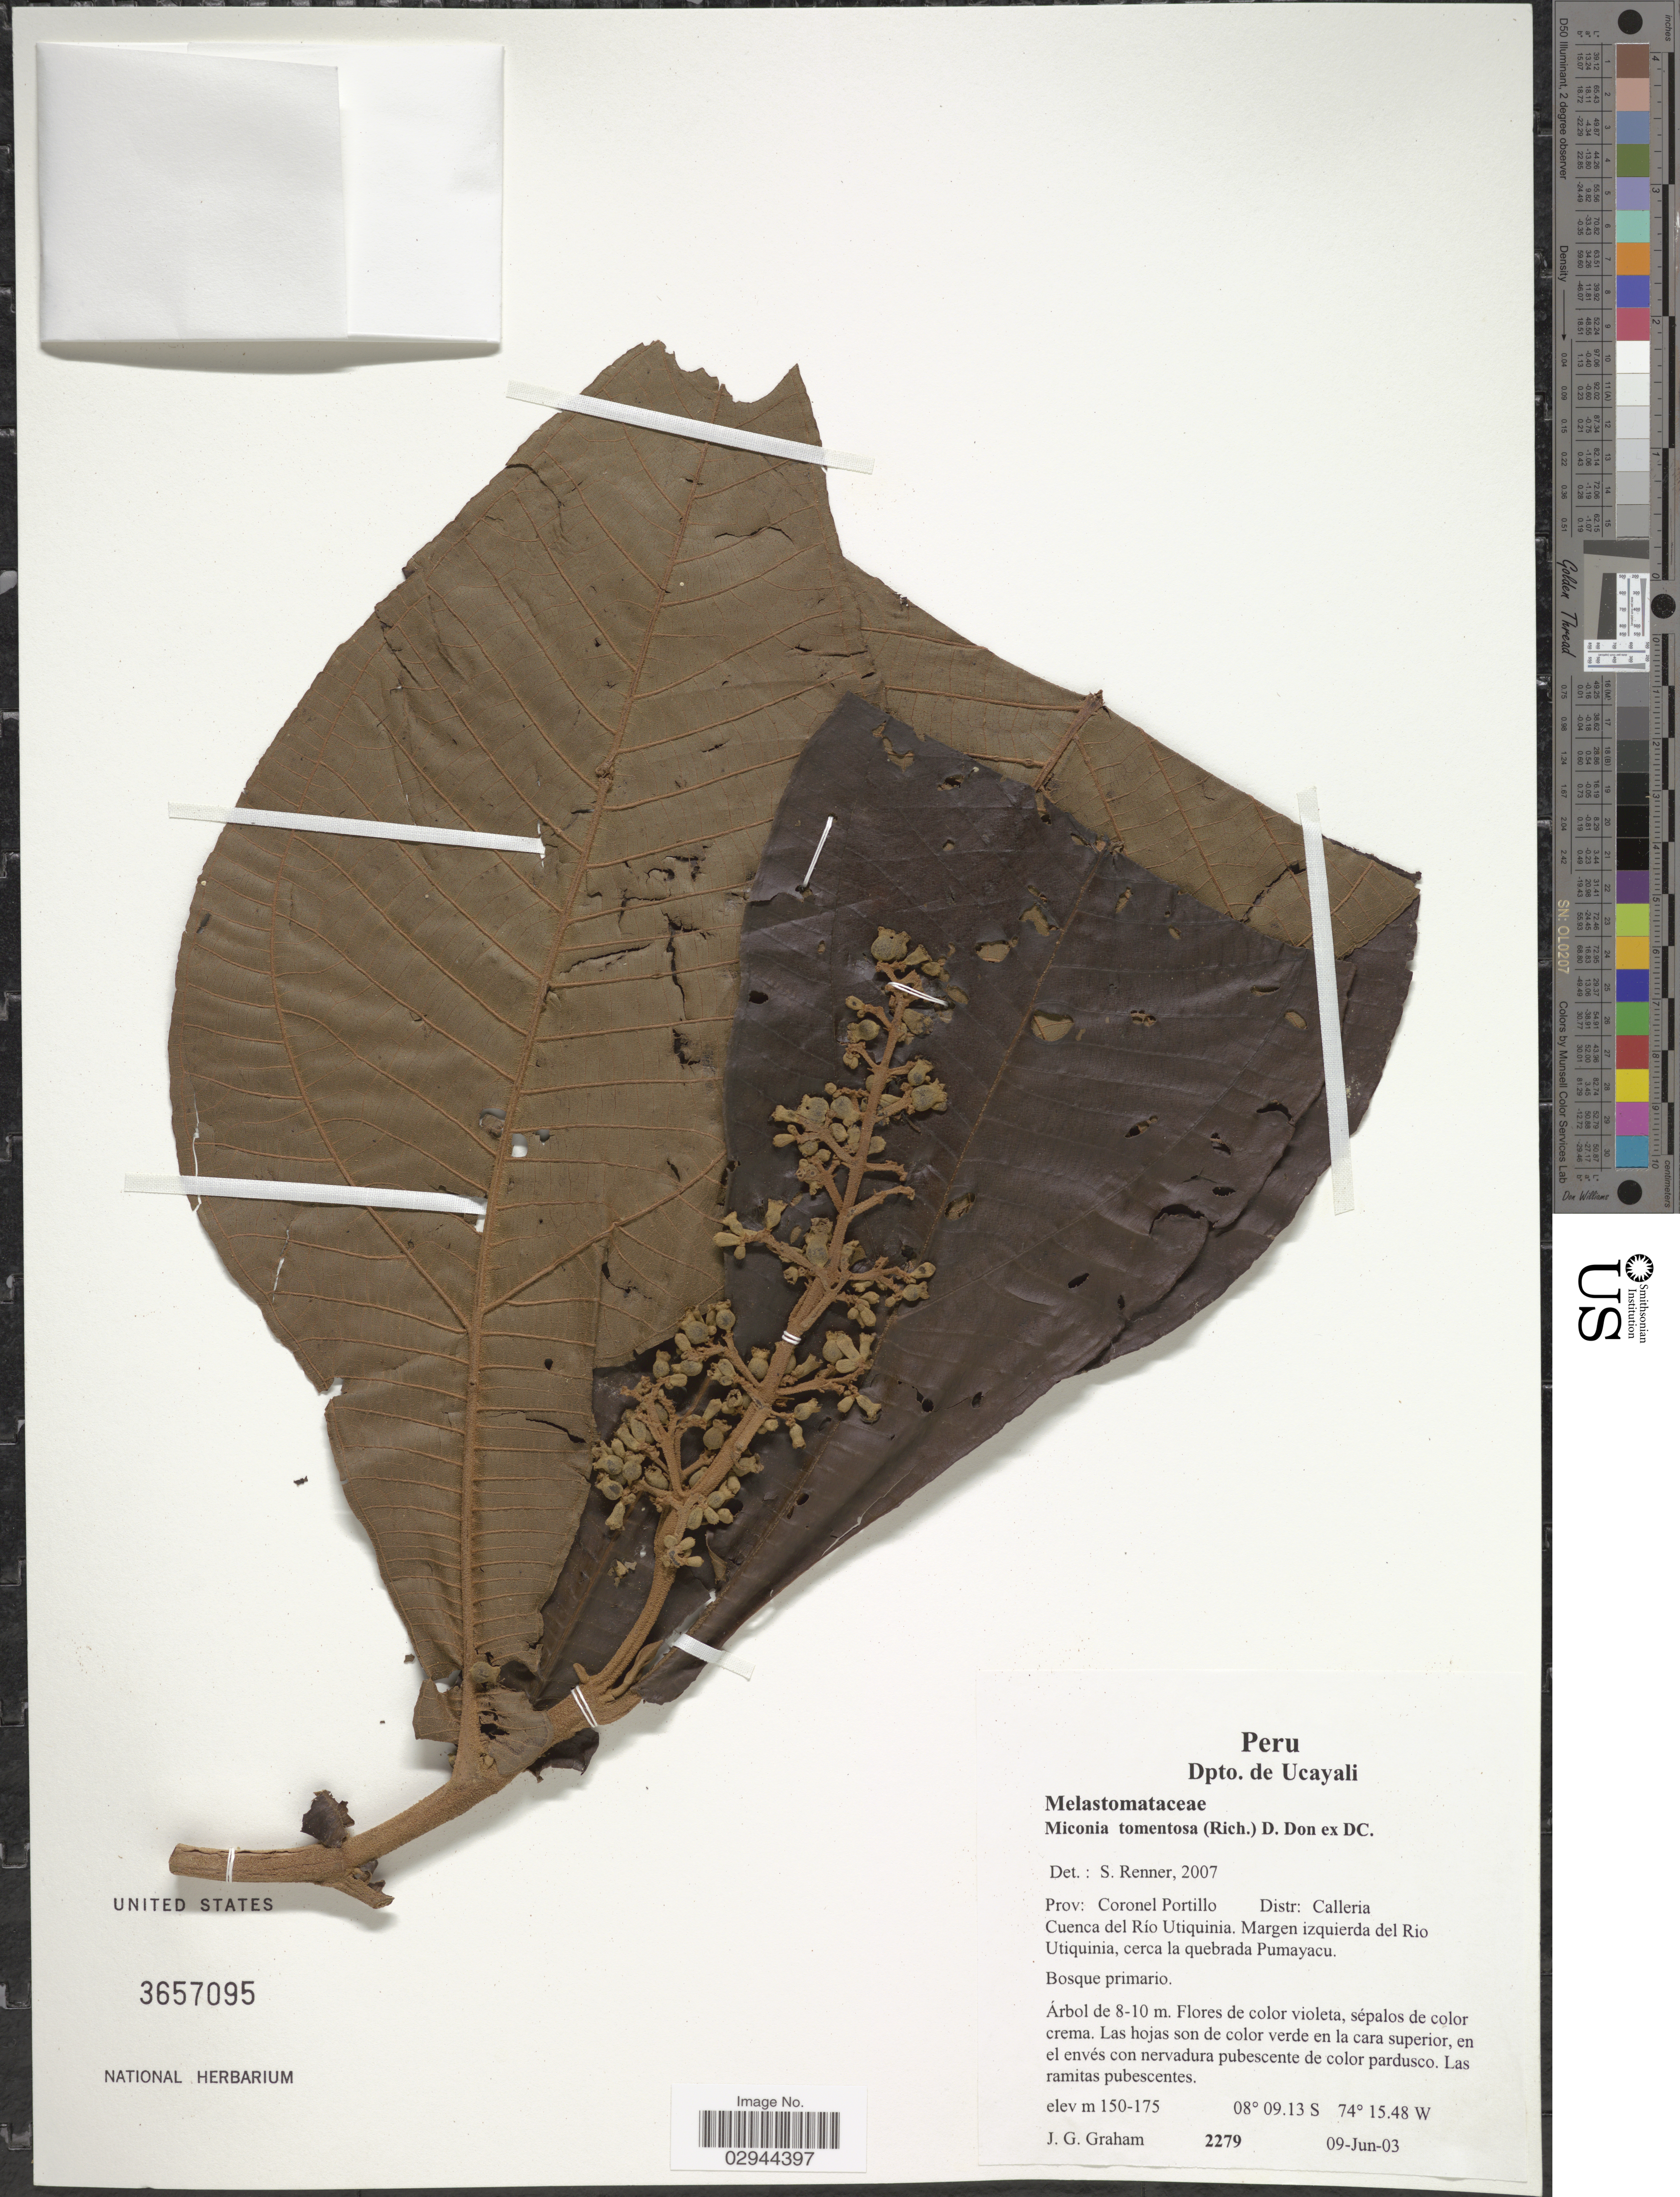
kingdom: Plantae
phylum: Tracheophyta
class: Magnoliopsida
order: Myrtales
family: Melastomataceae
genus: Miconia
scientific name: Miconia tomentosa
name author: (Rich.) D. Don ex DC.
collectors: J. Graham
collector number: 2279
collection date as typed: Transcribed d/m/y: 9/6/3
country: Peru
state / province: Ucayali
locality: Dpto. de Ucayali. Prov: Coronel Portillo. Distr: Calleria. Cuenca del Río Utiquinia. Margen izquierda del Rio Utiquinia, cerca la quebrada Pumayacu.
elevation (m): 150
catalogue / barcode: US 3657095